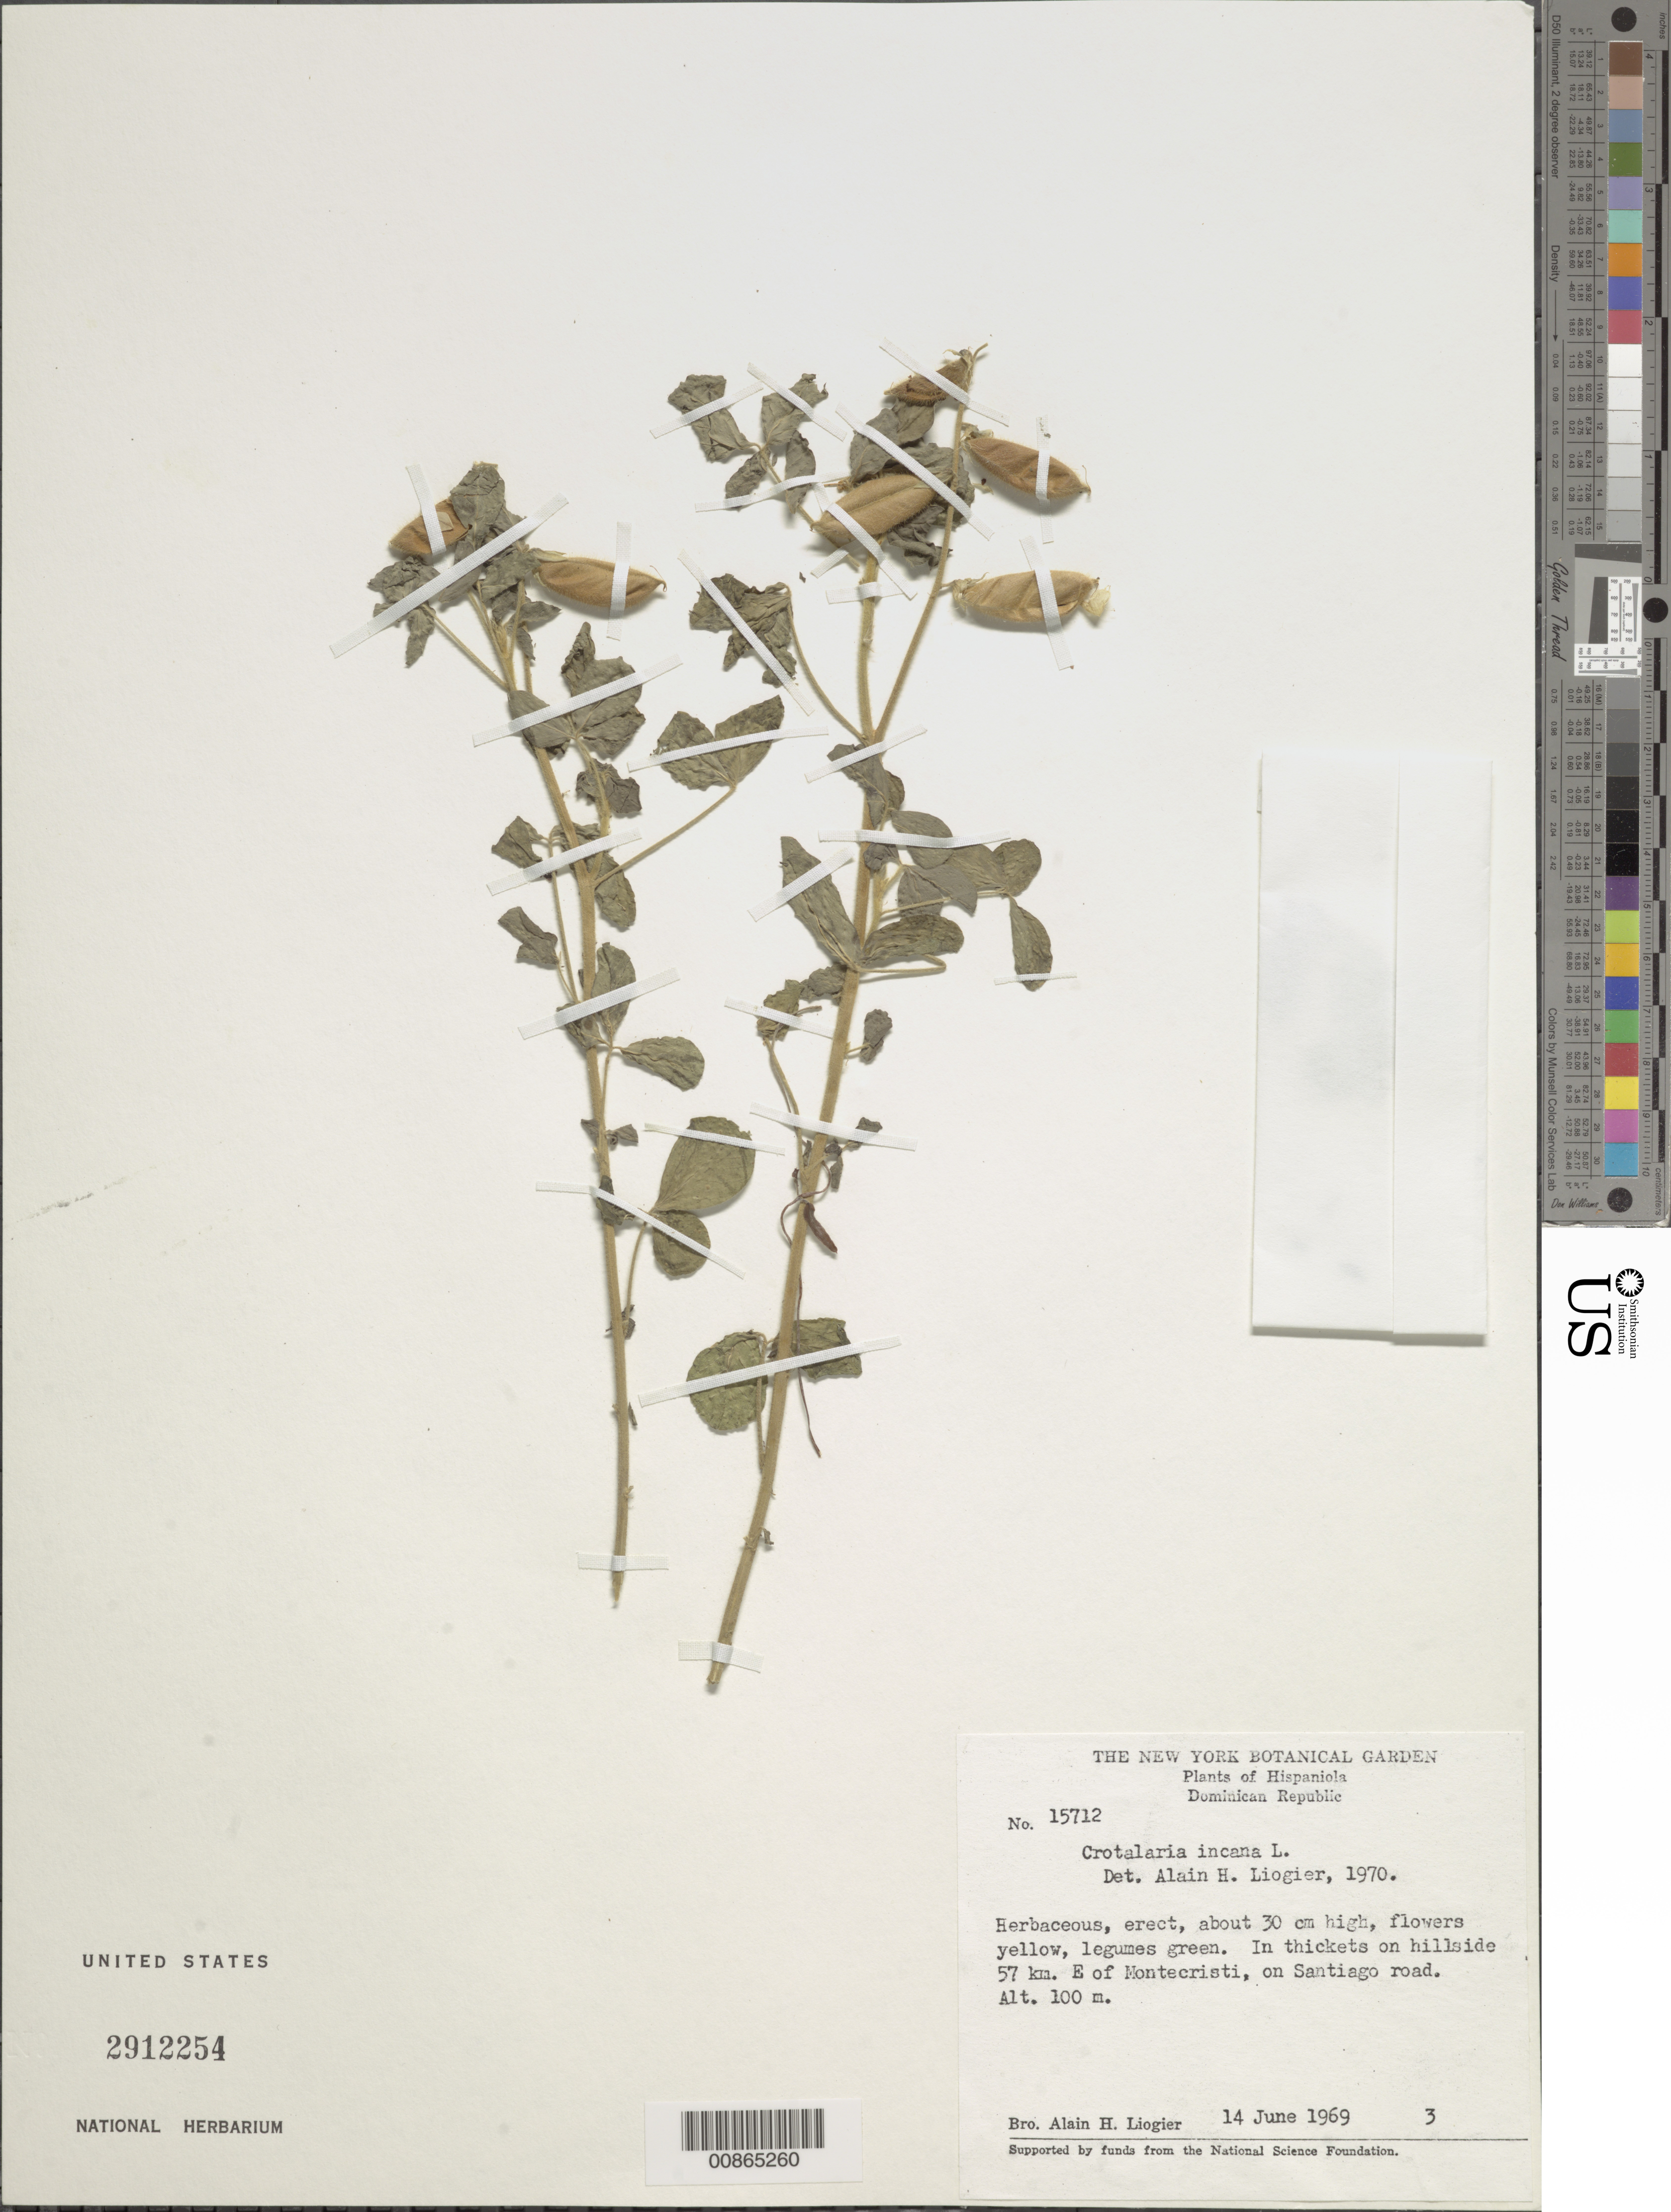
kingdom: Plantae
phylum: Tracheophyta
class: Magnoliopsida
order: Fabales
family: Fabaceae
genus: Crotalaria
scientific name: Crotalaria incana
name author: L.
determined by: Liogier, Alain H.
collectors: A. H. Liogier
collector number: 15712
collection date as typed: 14 Jun 1969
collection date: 1969-06-14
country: Dominican Republic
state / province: Monte Cristi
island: Hispaniola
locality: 57 km E of Montecristi, on Santiago road.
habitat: In thickets on hillside.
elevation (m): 100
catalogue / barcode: US 2912254